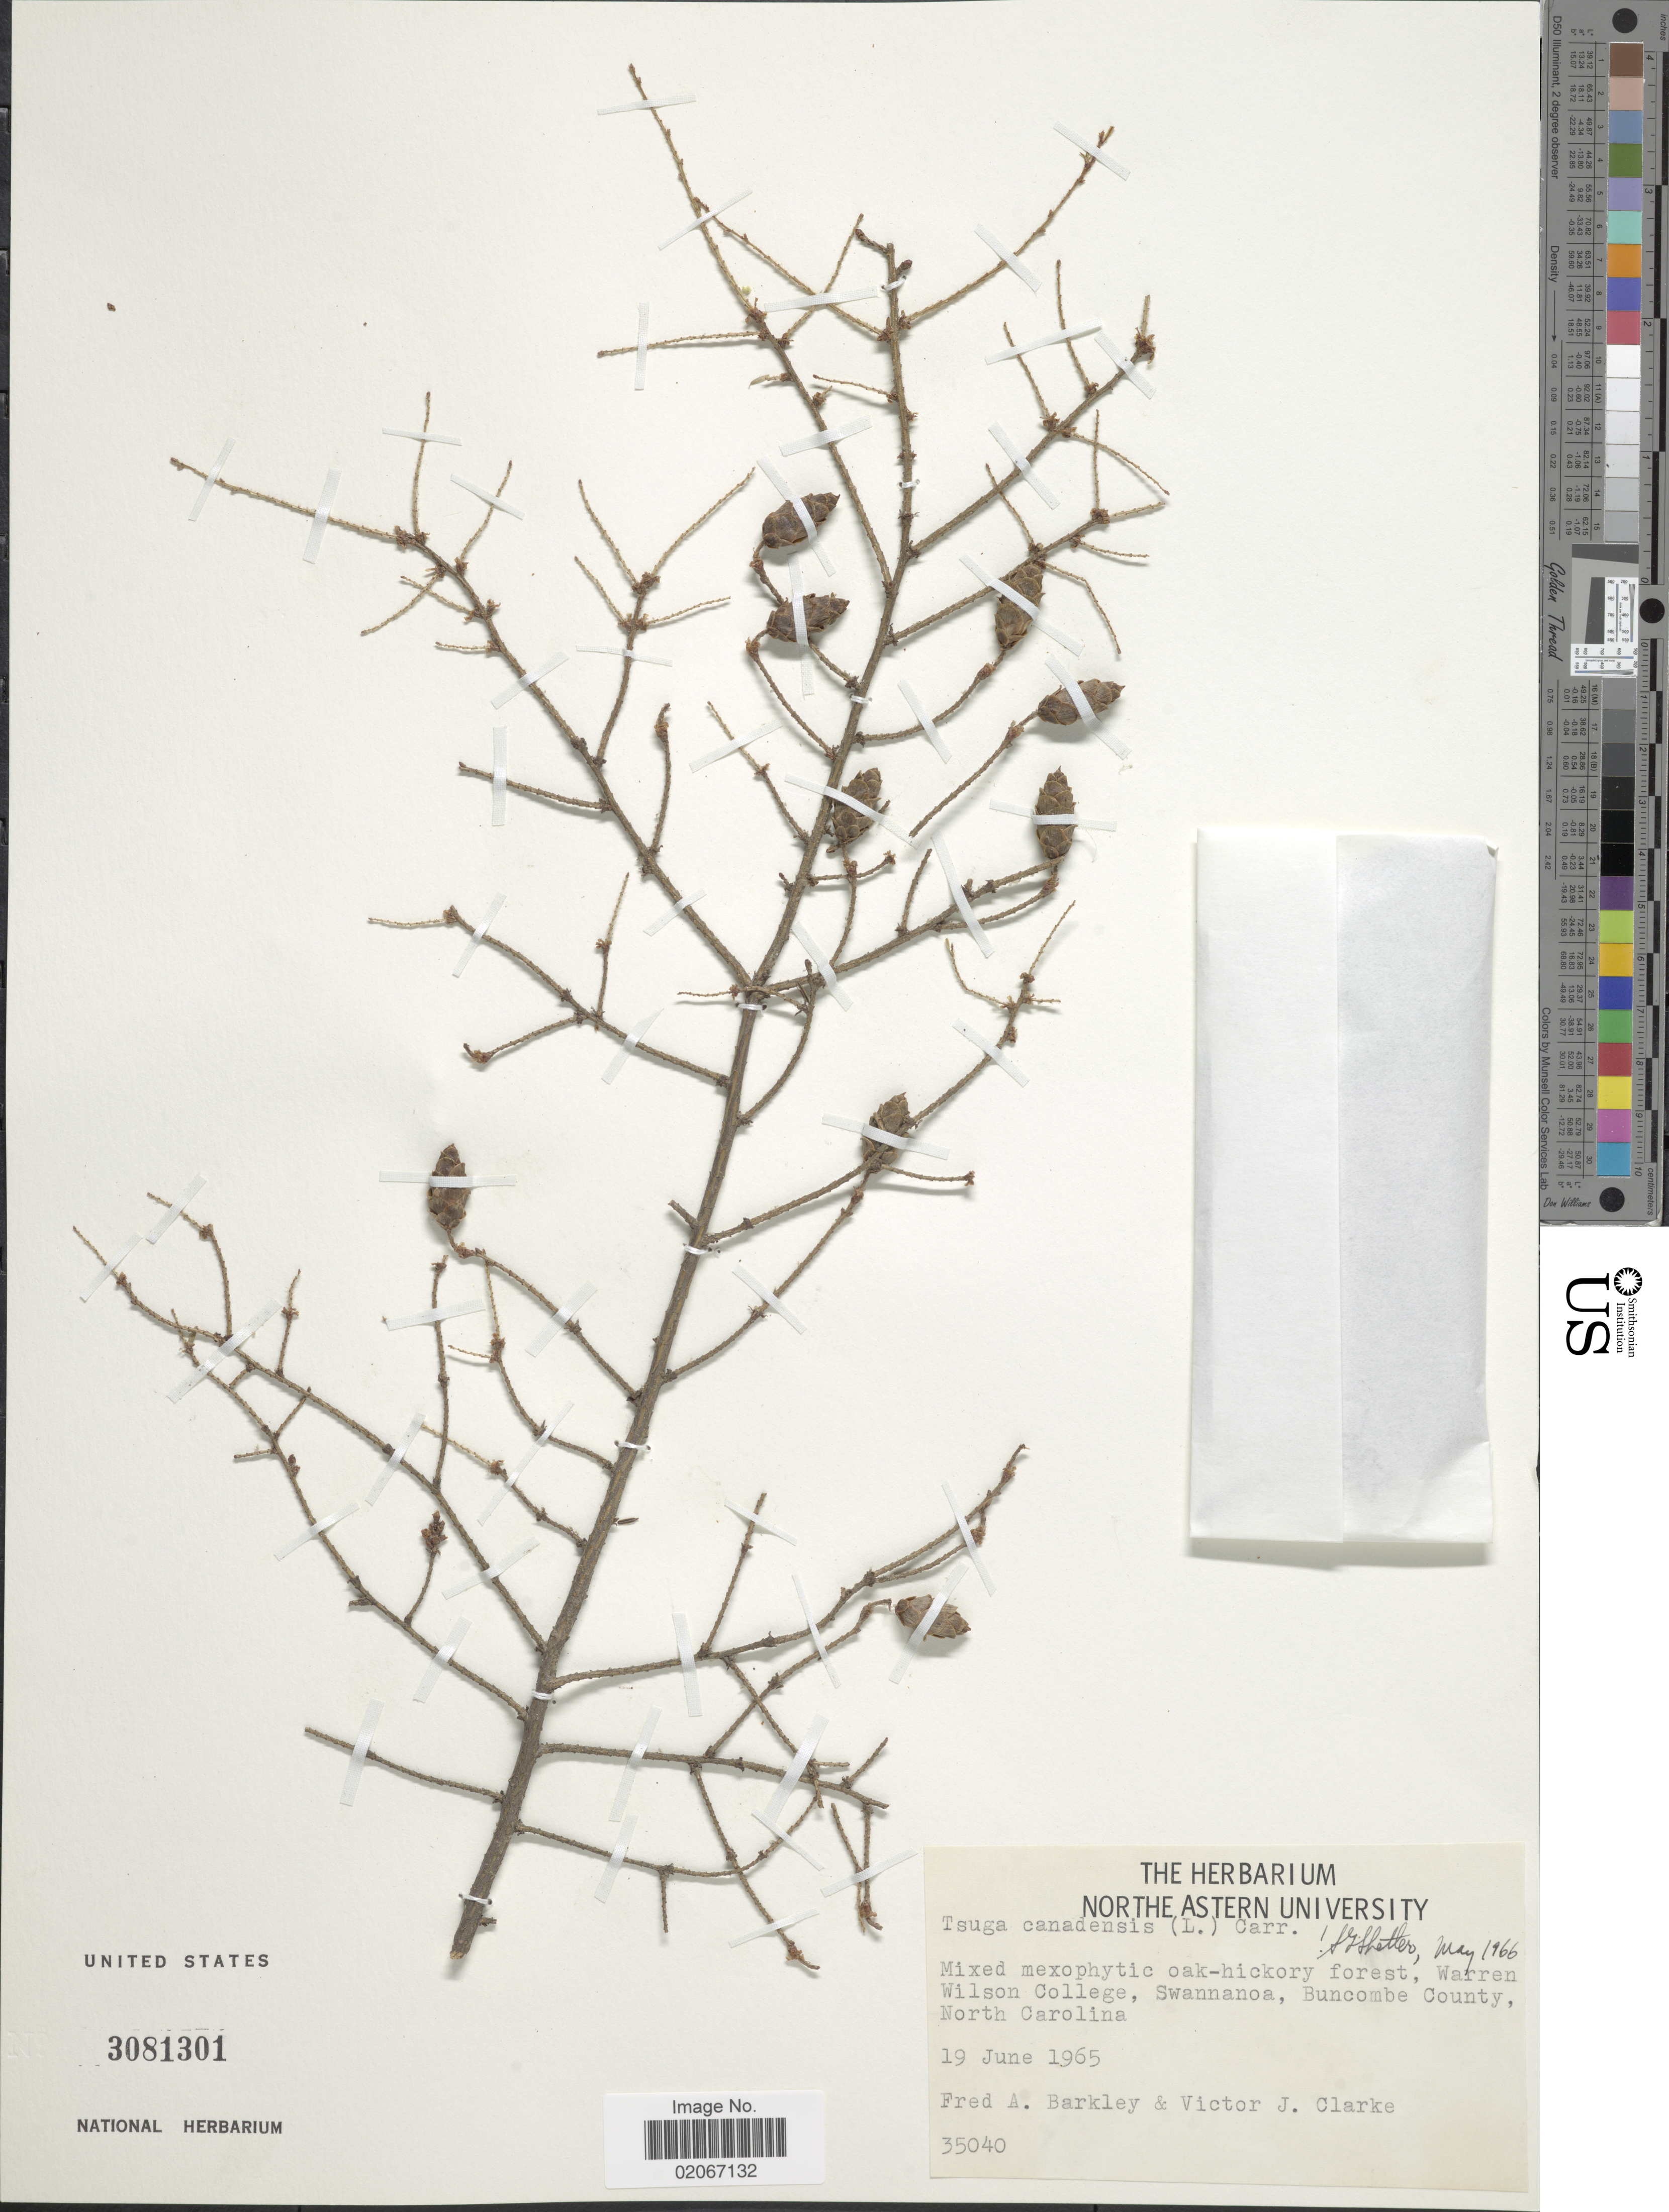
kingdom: Plantae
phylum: Tracheophyta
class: Pinopsida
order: Pinales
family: Pinaceae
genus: Tsuga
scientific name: Tsuga canadensis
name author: (L.) Carrière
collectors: F. A. Barkley & V. Clarke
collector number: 35040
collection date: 1965-06-19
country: United States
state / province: North Carolina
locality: Warren Wilson College, Swannanoa, Buncombe County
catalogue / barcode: US 3081301